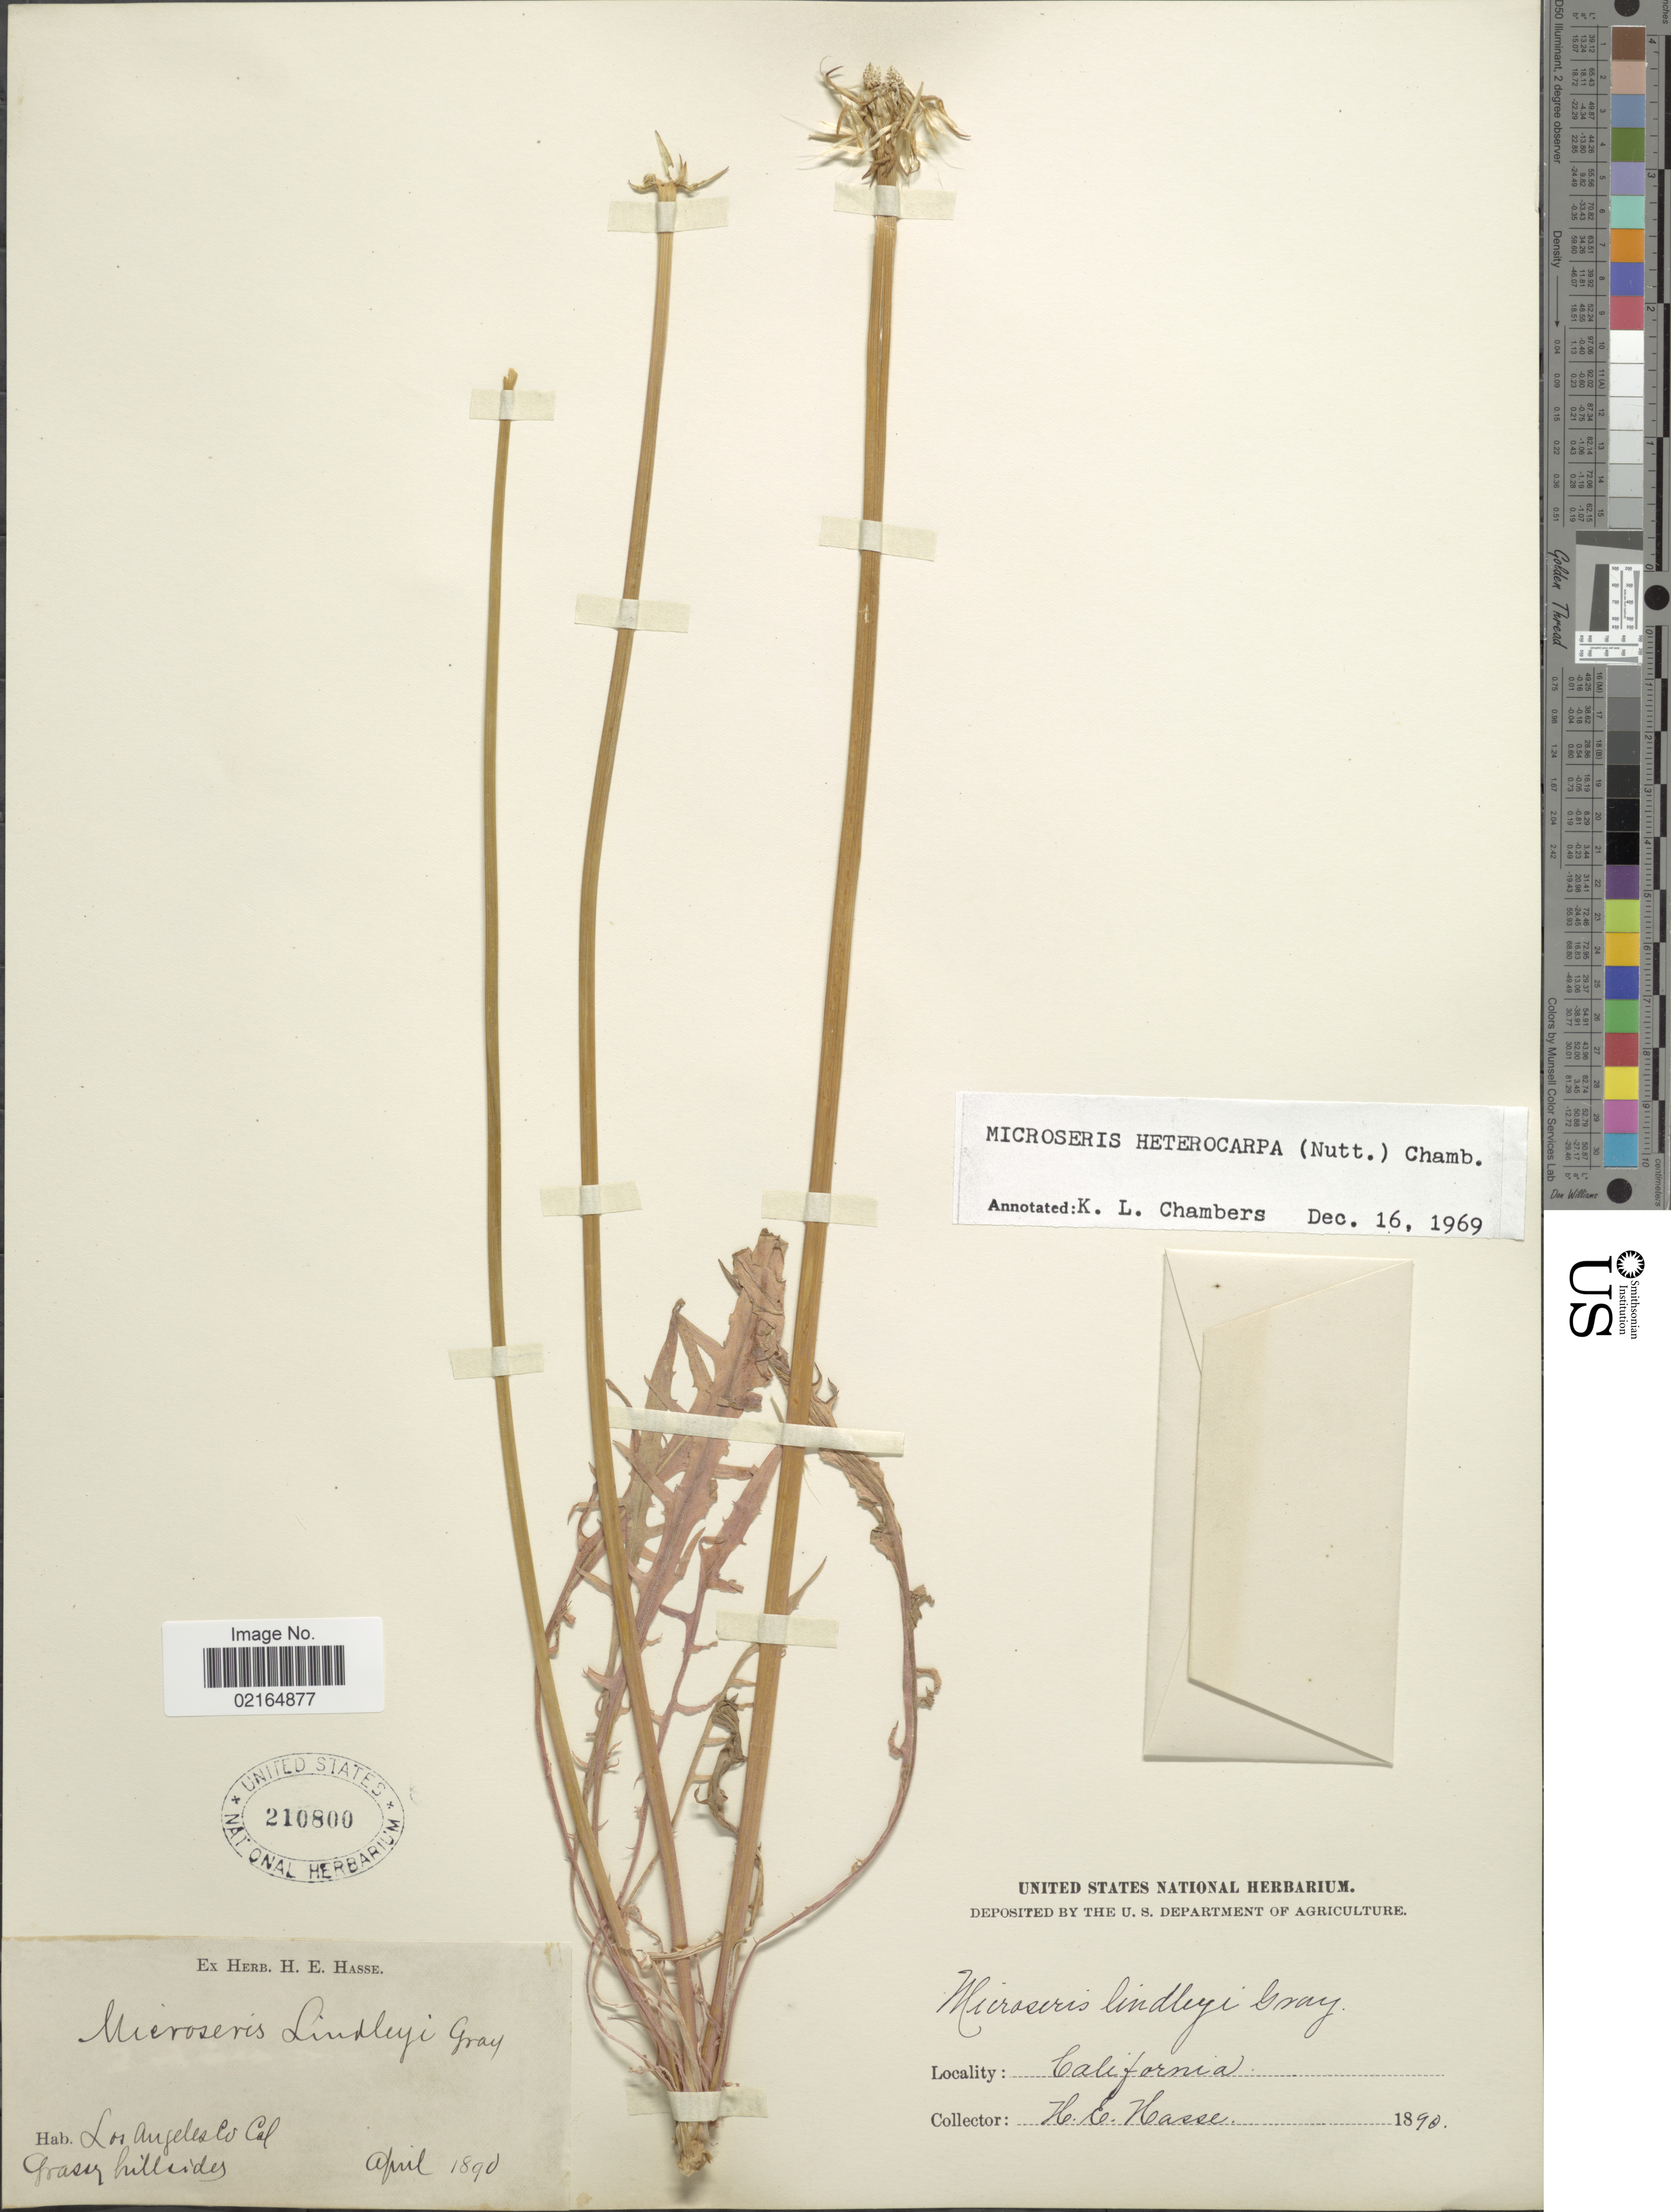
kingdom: Plantae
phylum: Tracheophyta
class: Magnoliopsida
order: Asterales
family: Asteraceae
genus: Microseris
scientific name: Microseris heterocarpa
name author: (Nutt.) K.L. Chambers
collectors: H. E. Hasse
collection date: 1890-04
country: United States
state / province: California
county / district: Los Angeles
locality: Los Angeles Co., grassy hillsides.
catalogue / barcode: US 210800